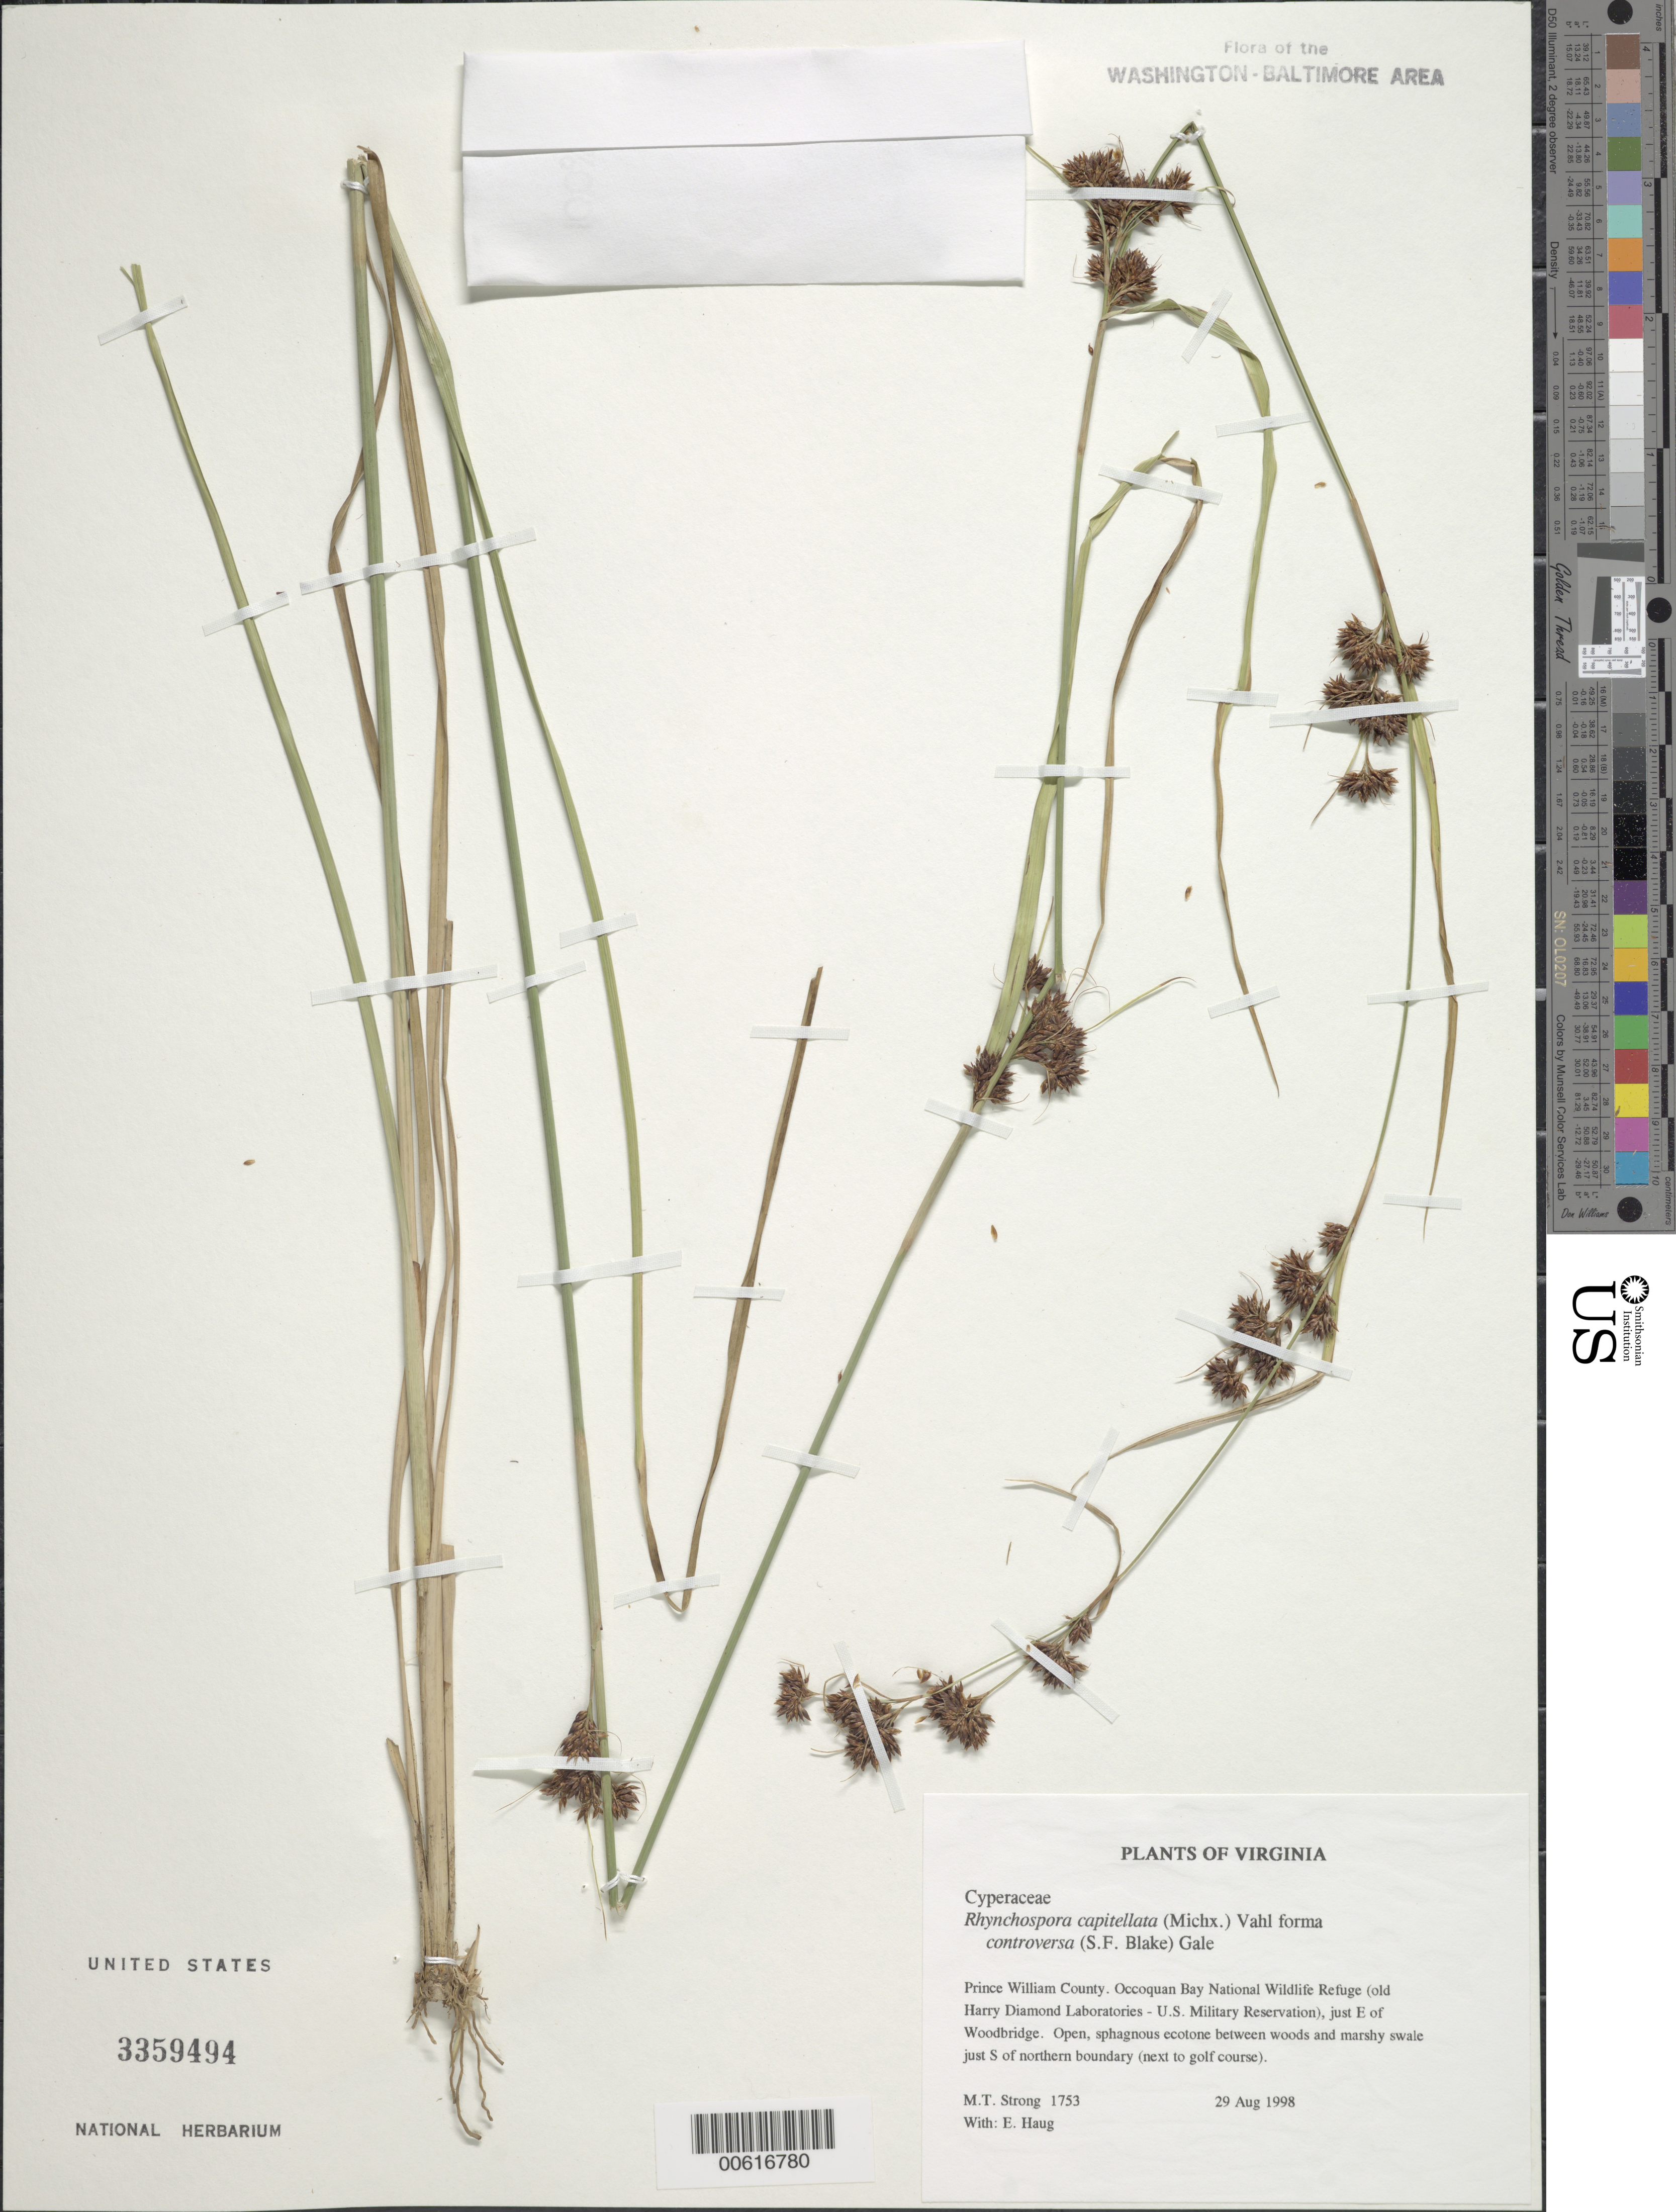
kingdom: Plantae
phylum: Tracheophyta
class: Liliopsida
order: Poales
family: Cyperaceae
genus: Rhynchospora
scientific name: Rhynchospora capitellata f. controversa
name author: (Michx.) Vahl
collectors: M. T. Strong & E. Haug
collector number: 1753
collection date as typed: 29 Aug 1998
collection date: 1998-08-29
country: United States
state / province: Virginia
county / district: Prince William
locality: Occoquan Bay National Wildlife Refuge (old Harry Diamond Laboratories - U.S. Military Reservation), just E of Woodbridge.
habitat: Open, sphagnous ecotone between woods and marshy swale just S of northern boundary (next to golf course).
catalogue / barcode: US 3359494